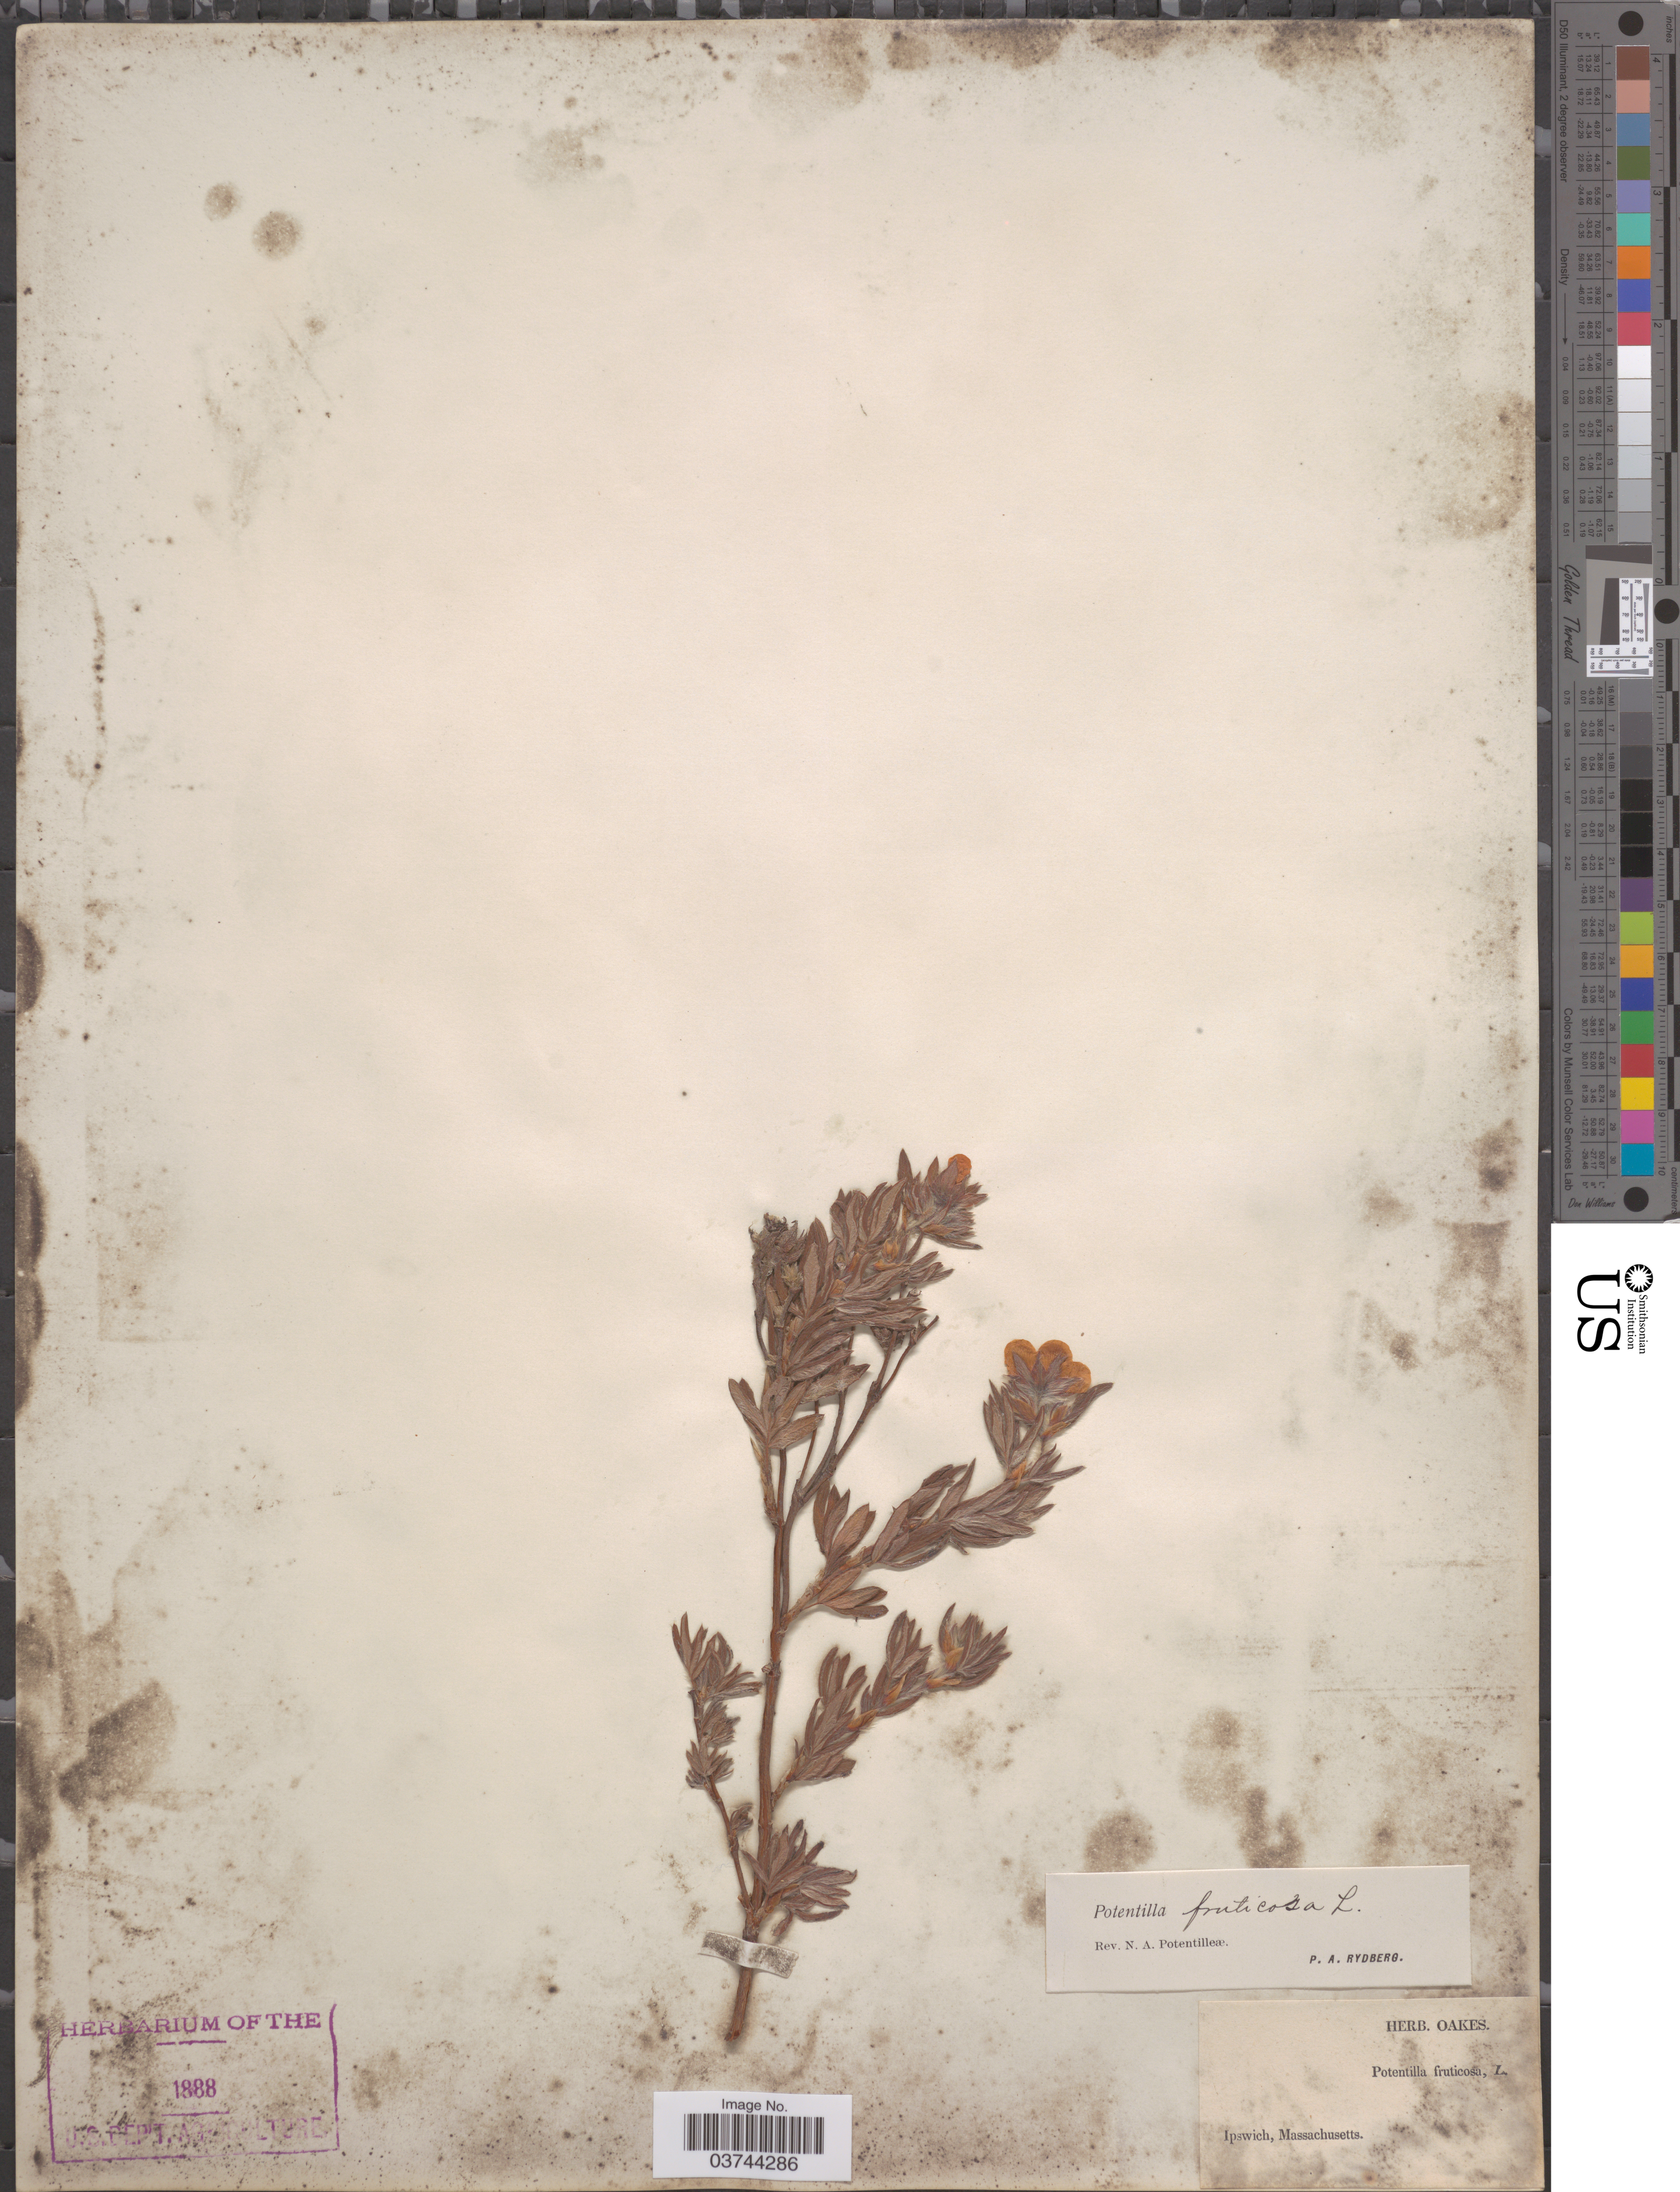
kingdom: Plantae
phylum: Tracheophyta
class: Magnoliopsida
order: Rosales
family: Rosaceae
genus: Dasiphora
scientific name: Dasiphora fruticosa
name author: (L.) Rydb.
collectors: ex herb. Oakes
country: United States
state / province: Massachusetts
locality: Ipswich.